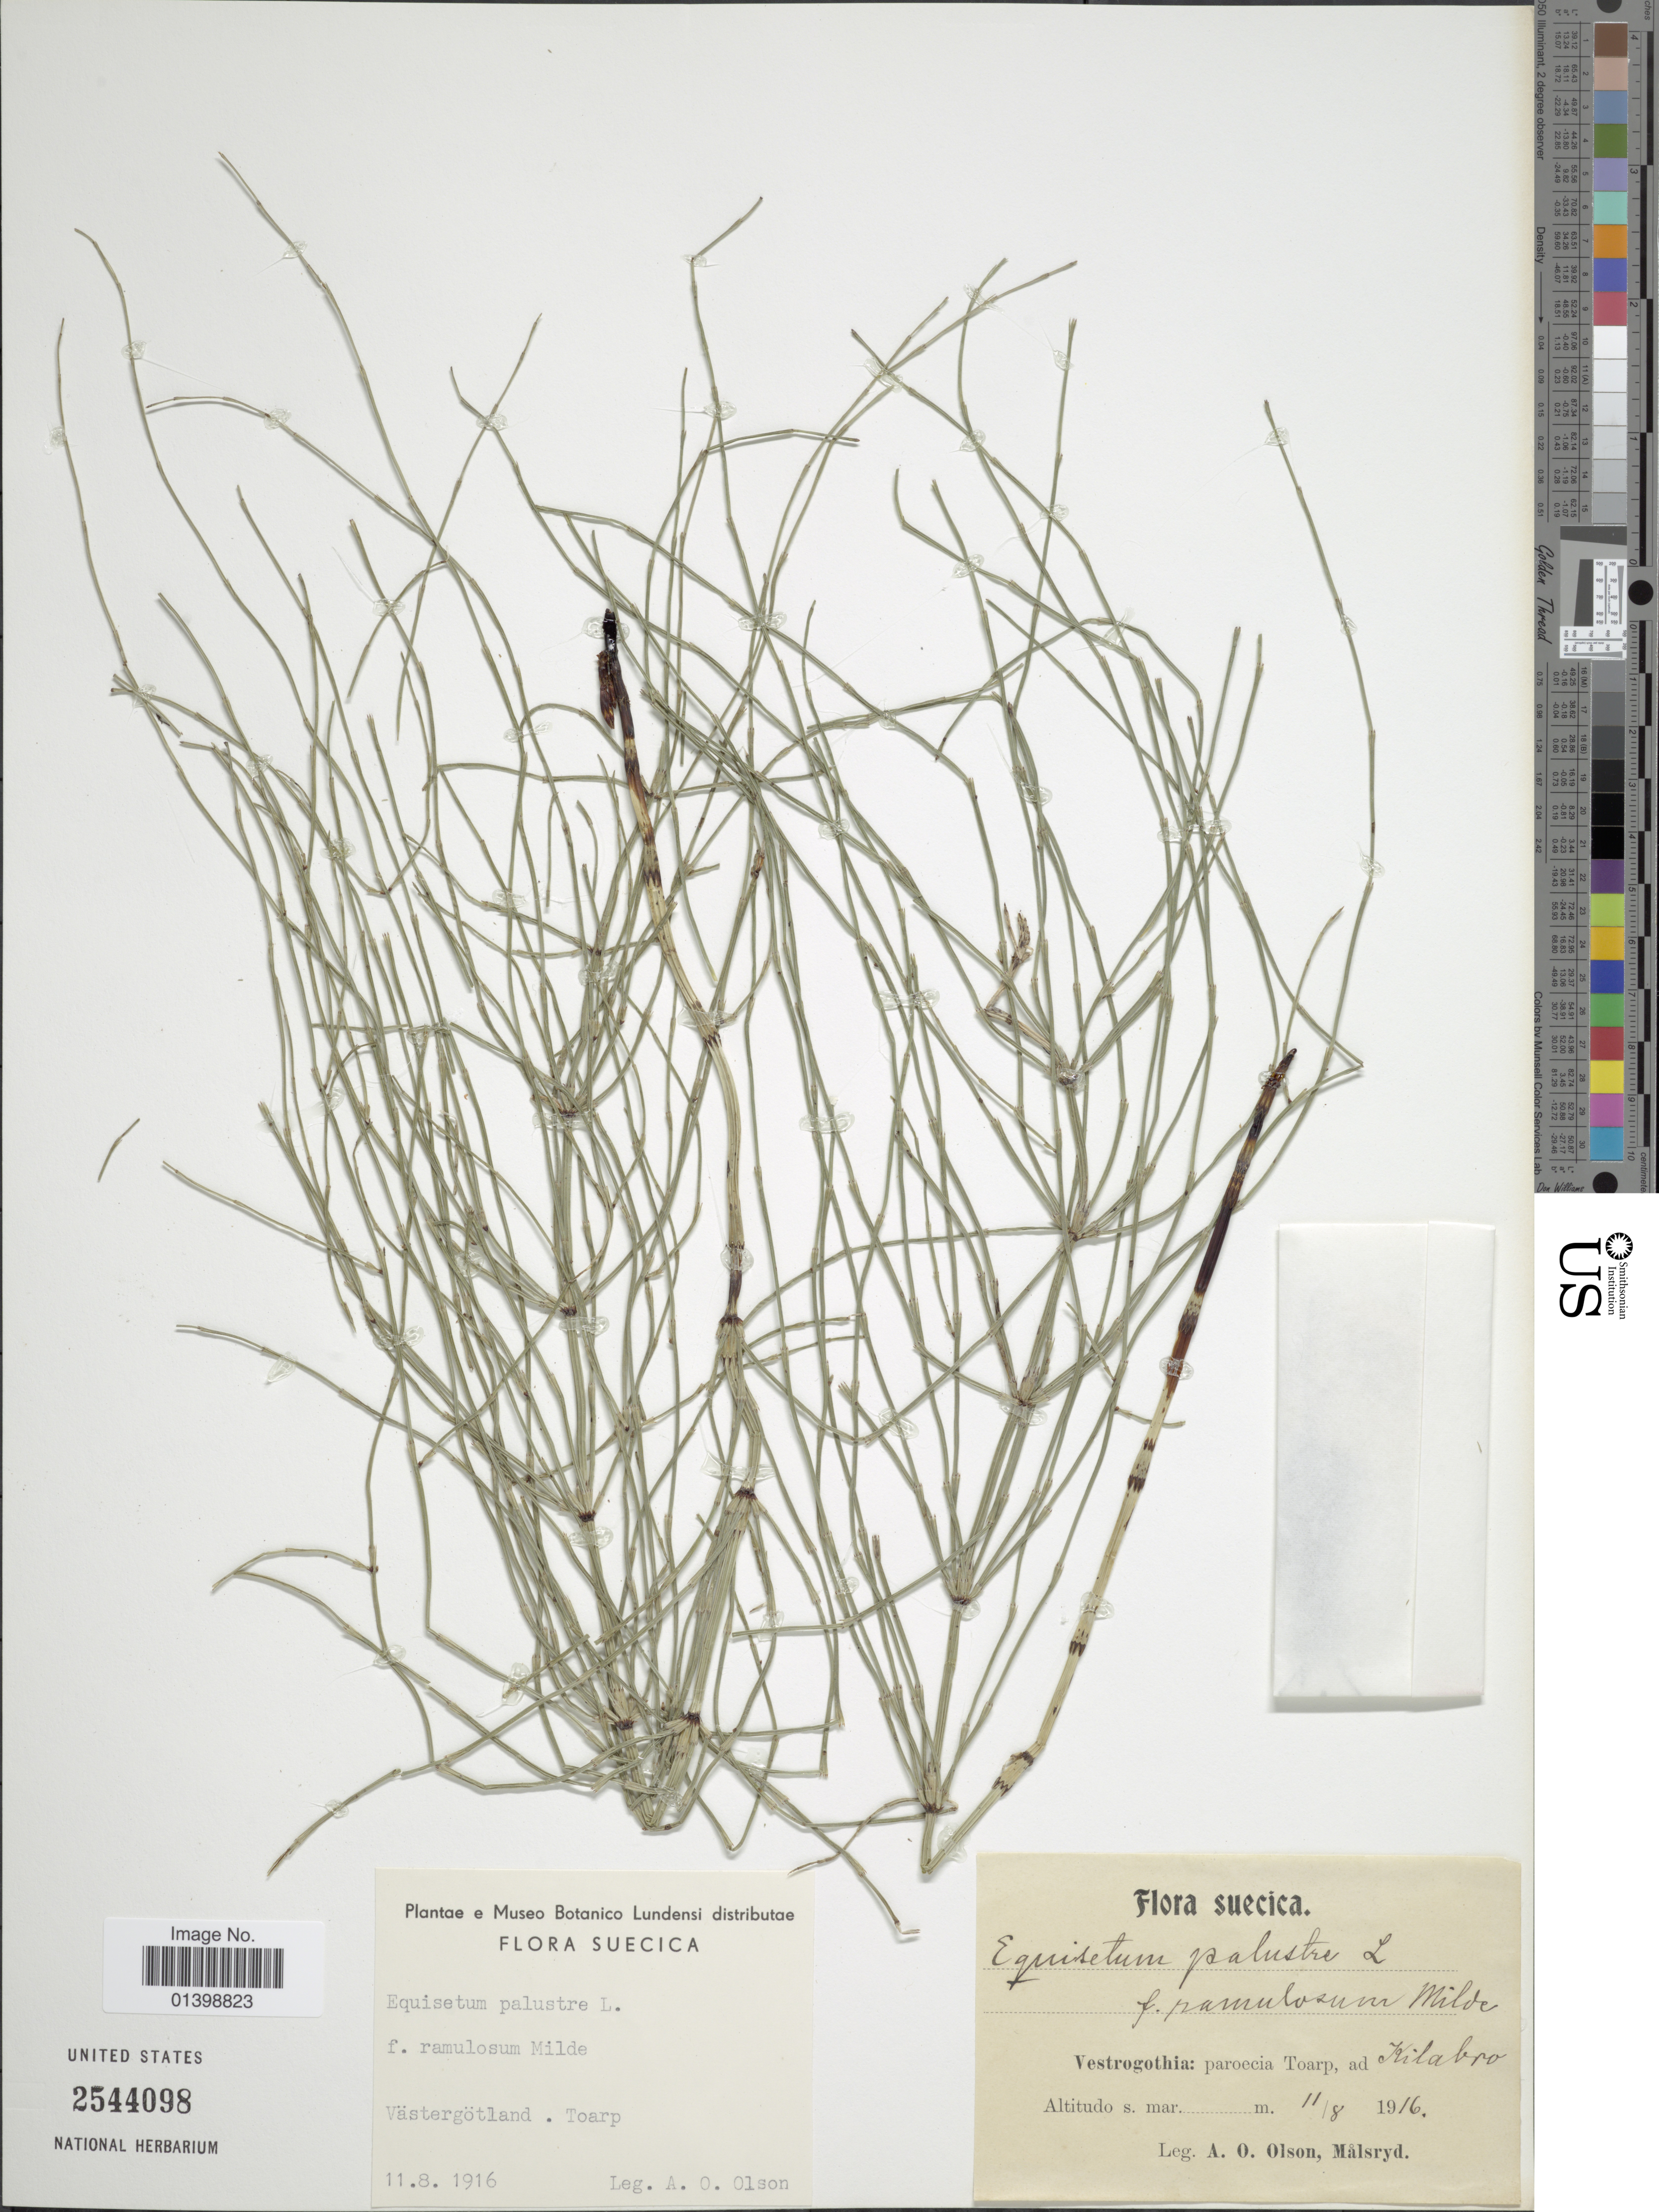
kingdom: Plantae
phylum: Tracheophyta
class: Polypodiopsida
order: Equisetales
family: Equisetaceae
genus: Equisetum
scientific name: Equisetum palustre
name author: L.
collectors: A. Olson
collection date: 1916-08-11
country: Sweden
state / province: Västra Götaland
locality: Toarp. ad Kilabra. Vestrogothia.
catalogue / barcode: US 2544098